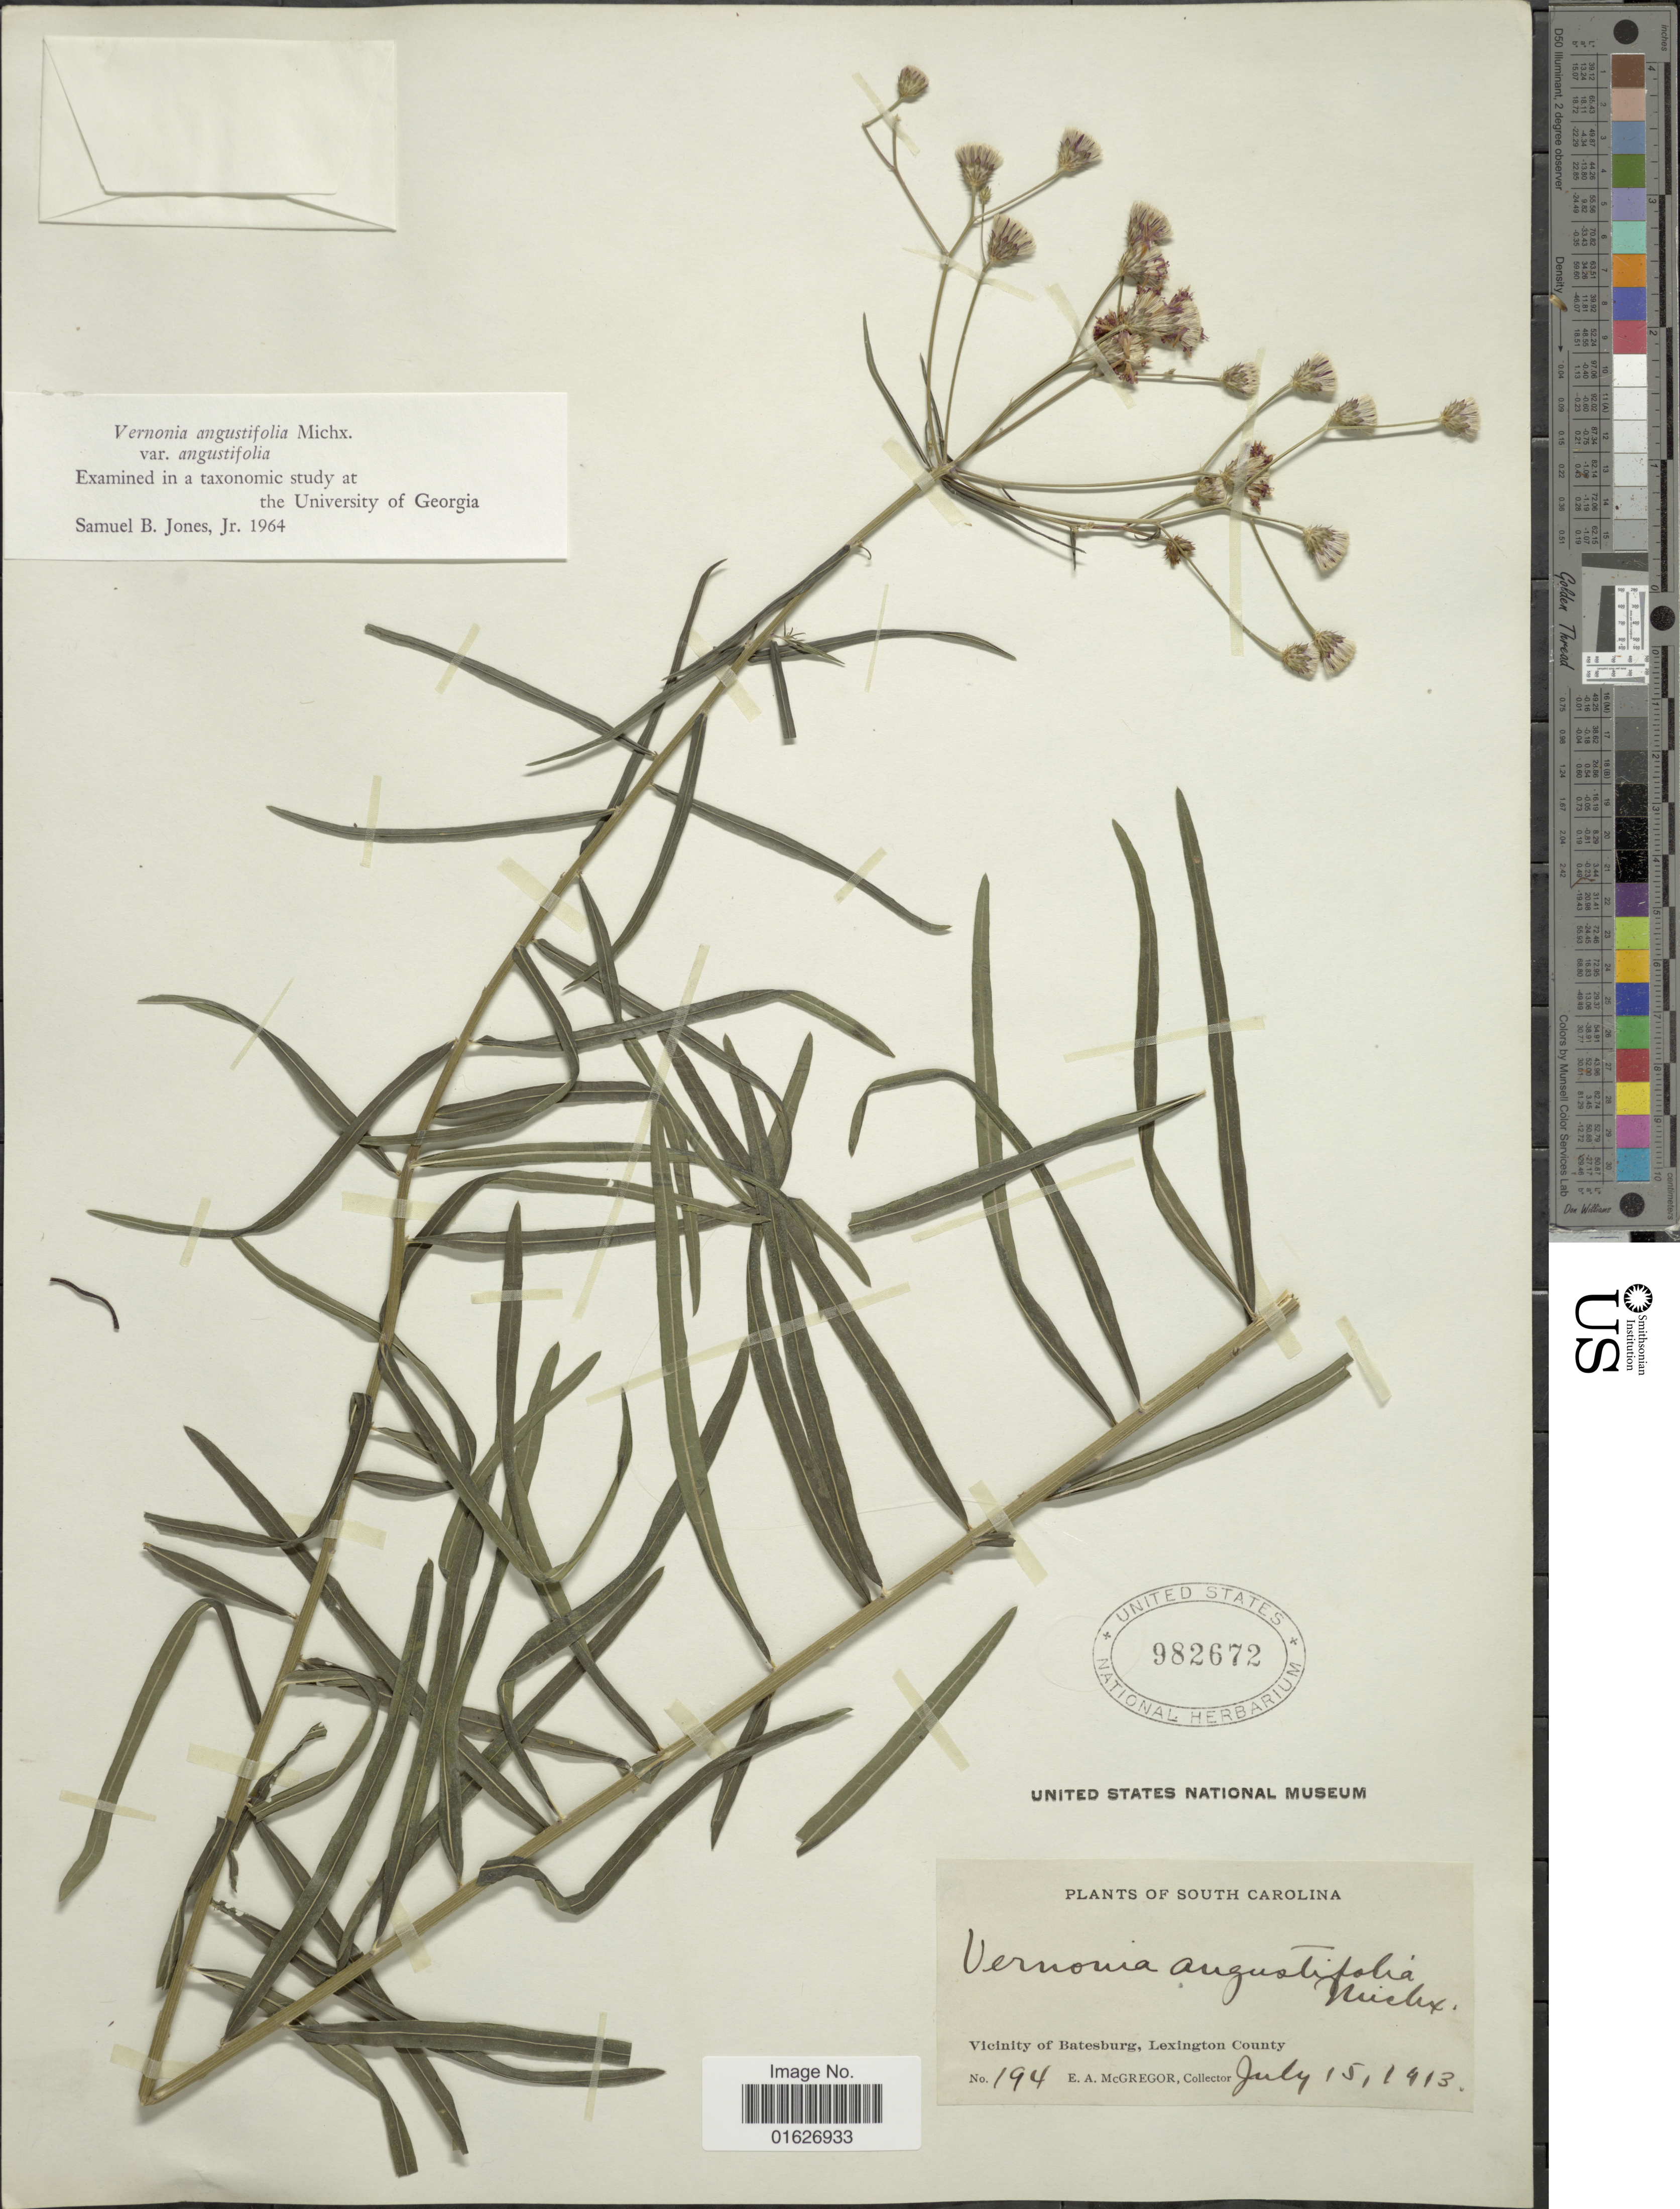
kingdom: Plantae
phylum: Tracheophyta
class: Magnoliopsida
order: Asterales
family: Asteraceae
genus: Vernonia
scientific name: Vernonia angustifolia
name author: Michx.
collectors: E. A. McGregor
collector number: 194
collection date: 1913-07-15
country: United States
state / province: South Carolina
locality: Vicinity of Batesburg, Lexington County.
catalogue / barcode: US 982672